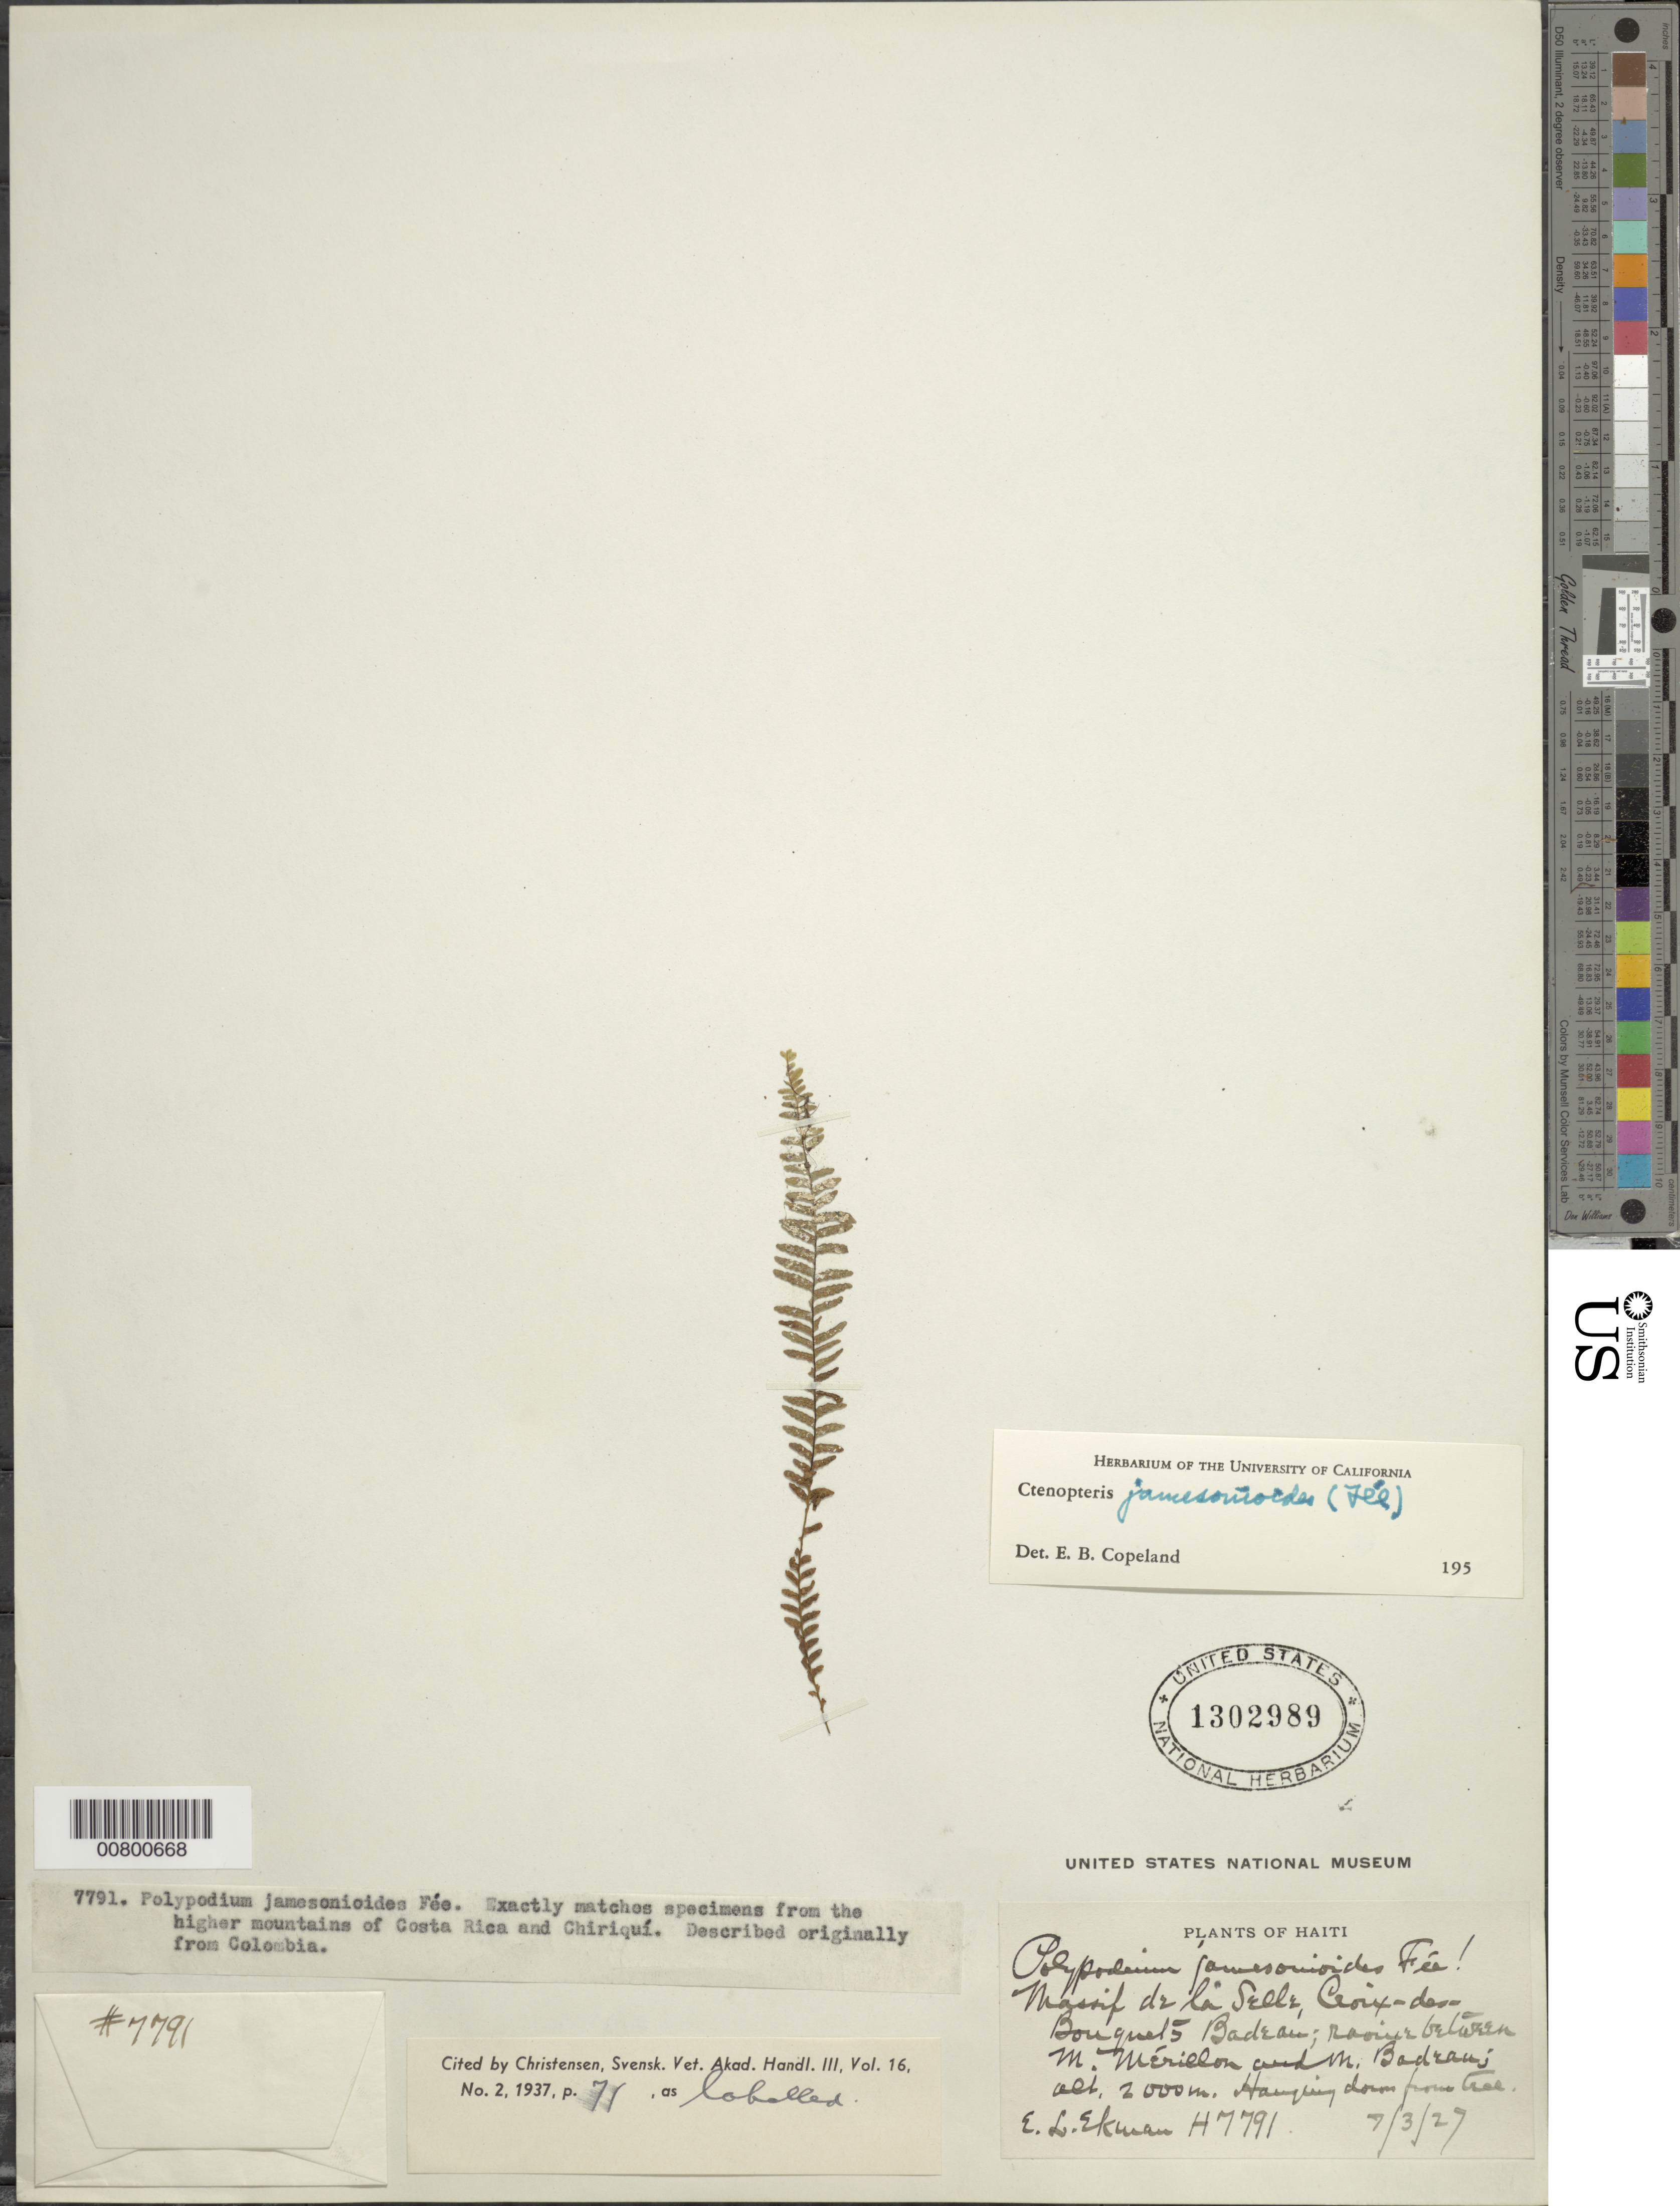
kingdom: Plantae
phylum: Tracheophyta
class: Polypodiopsida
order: Polypodiales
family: Polypodiaceae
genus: Galactodenia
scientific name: Galactodenia subscabra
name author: (Klotzsch) Sundue & Labiak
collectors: E. L. Ekman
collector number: H 7791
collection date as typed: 07 Mar 1927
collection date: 1927-03-07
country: Haiti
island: Hispaniola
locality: Massif de la Selle, Croix des Bouquets, Badeau, betw. M. Mérillon and M. Badeau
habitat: Hanging from tree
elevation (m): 2000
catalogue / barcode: US 1302989